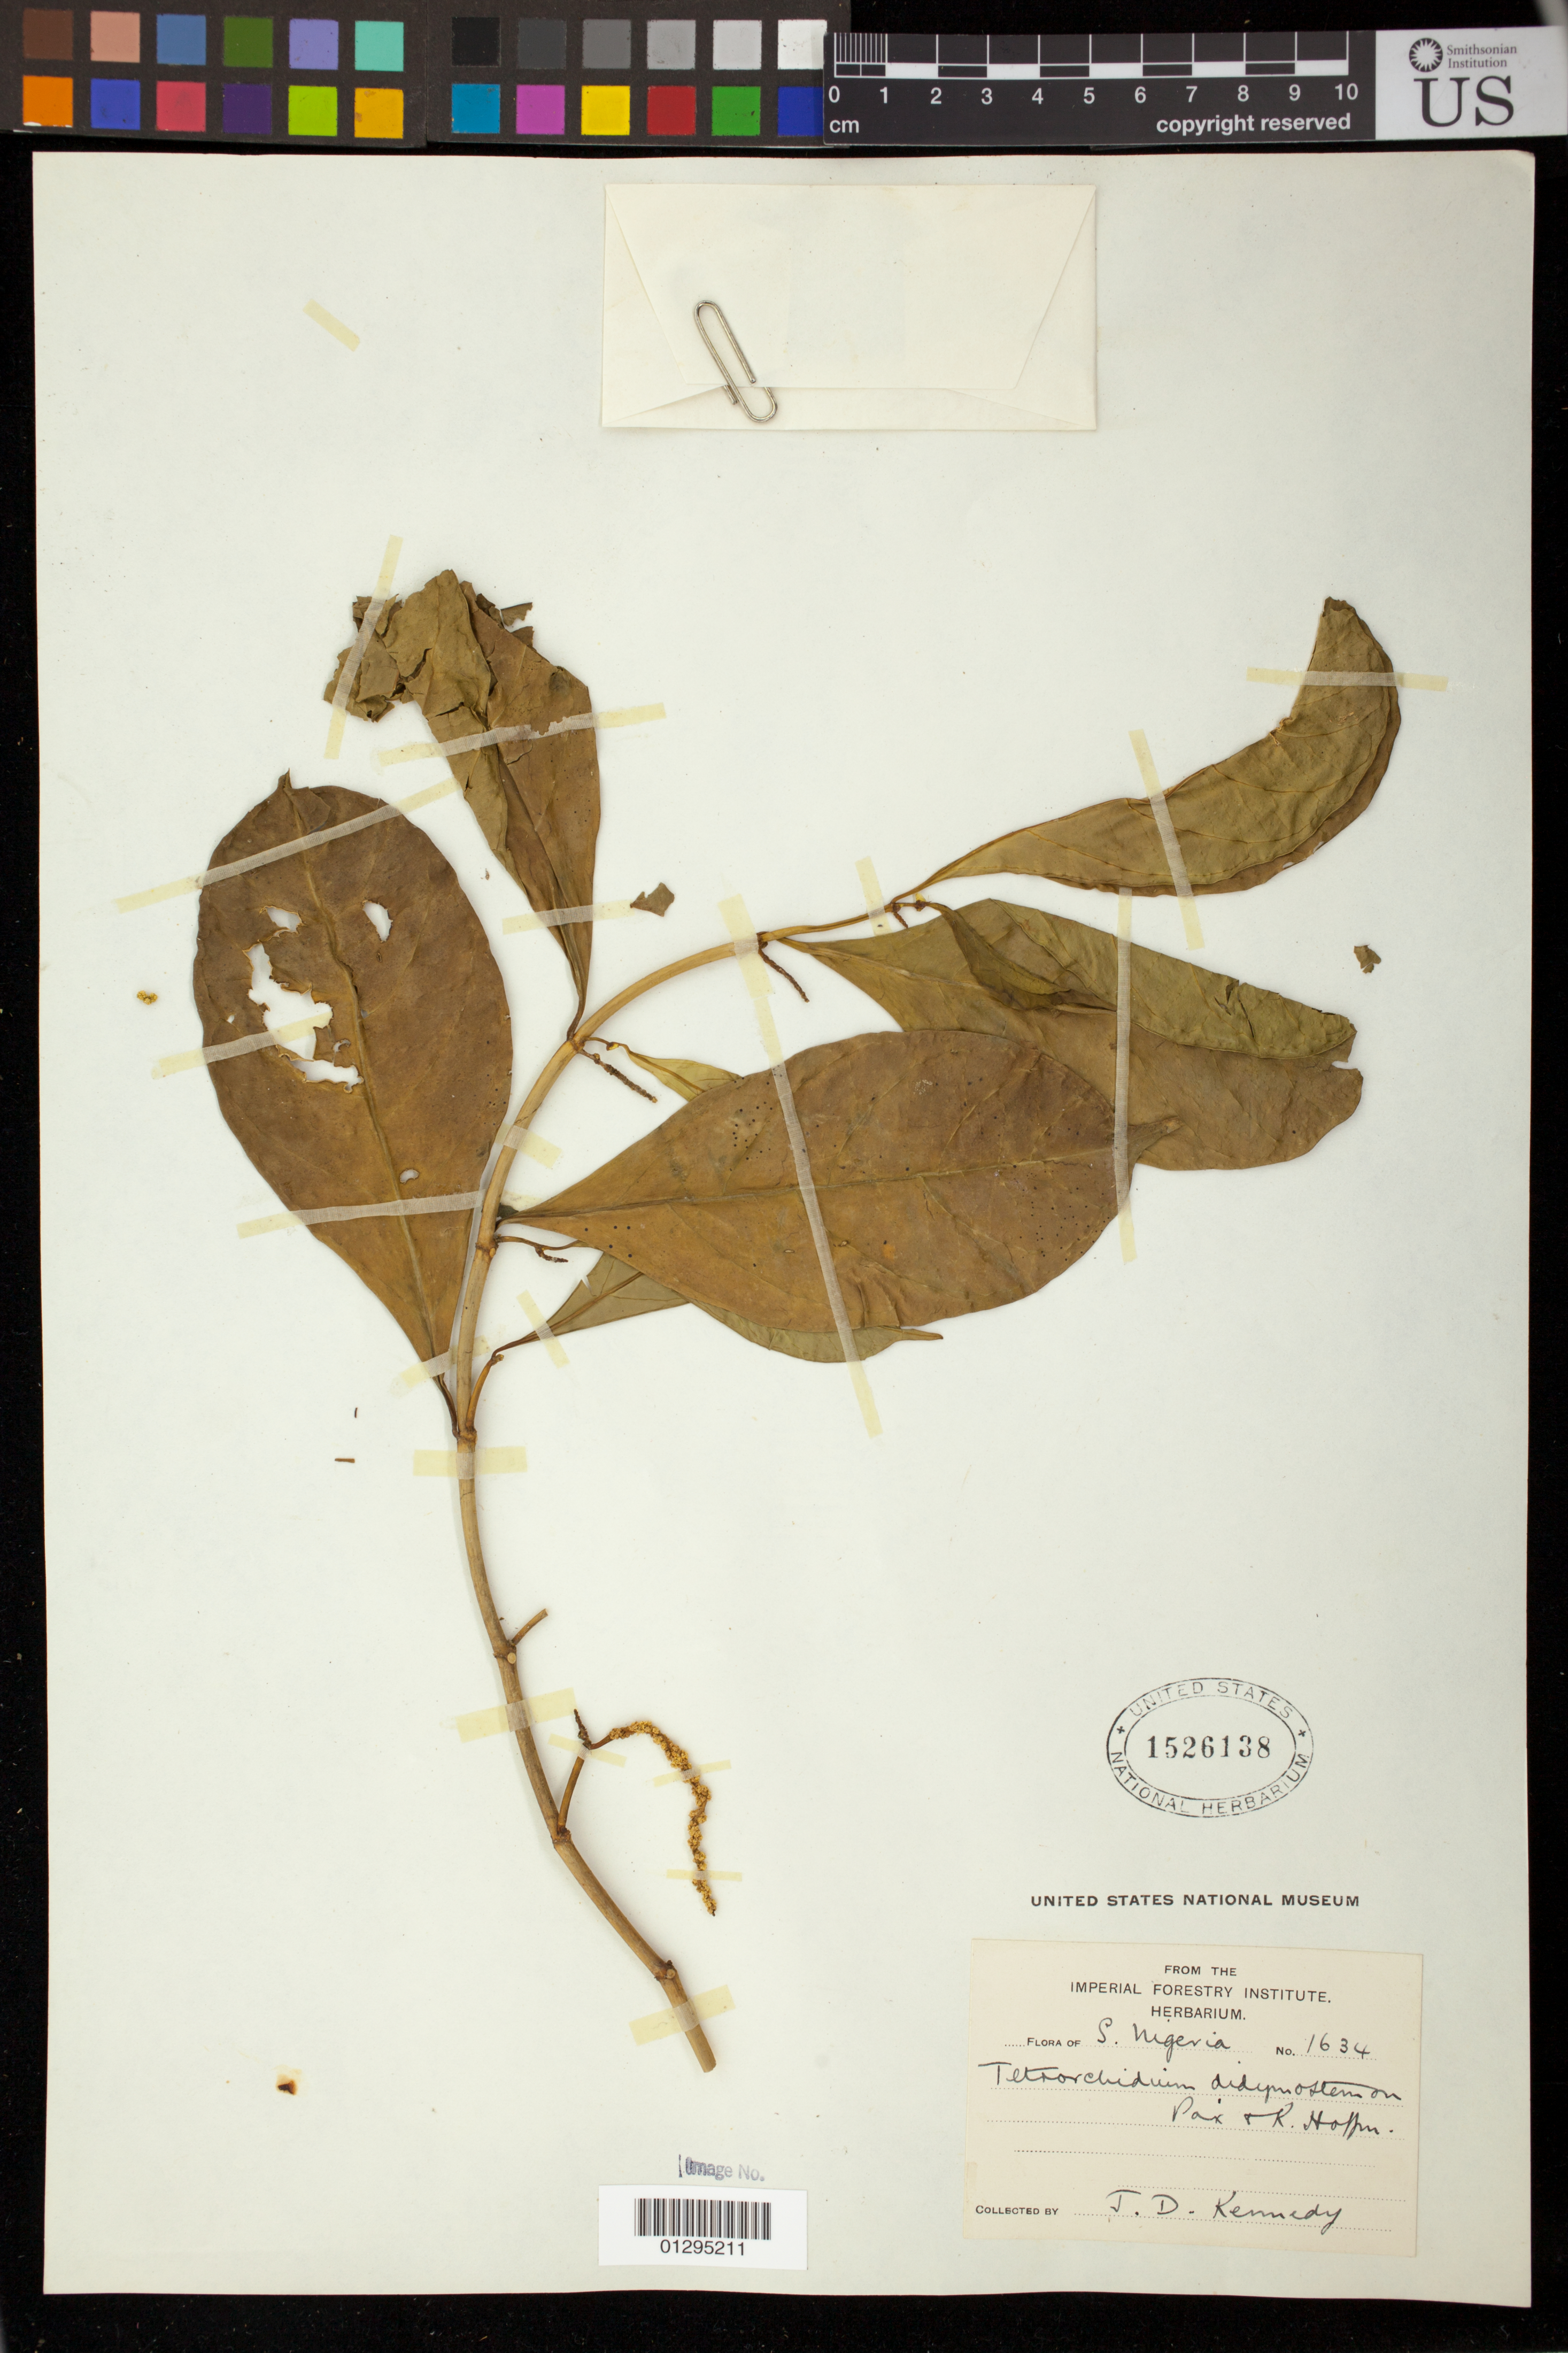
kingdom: Plantae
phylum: Tracheophyta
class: Magnoliopsida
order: Malpighiales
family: Euphorbiaceae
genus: Tetrorchidium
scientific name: Tetrorchidium didymostemon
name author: (Baill.) Pax & K. Hoffm.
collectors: J. D. Kennedy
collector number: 1634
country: Nigeria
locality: S. Nigeria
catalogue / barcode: US 1526138